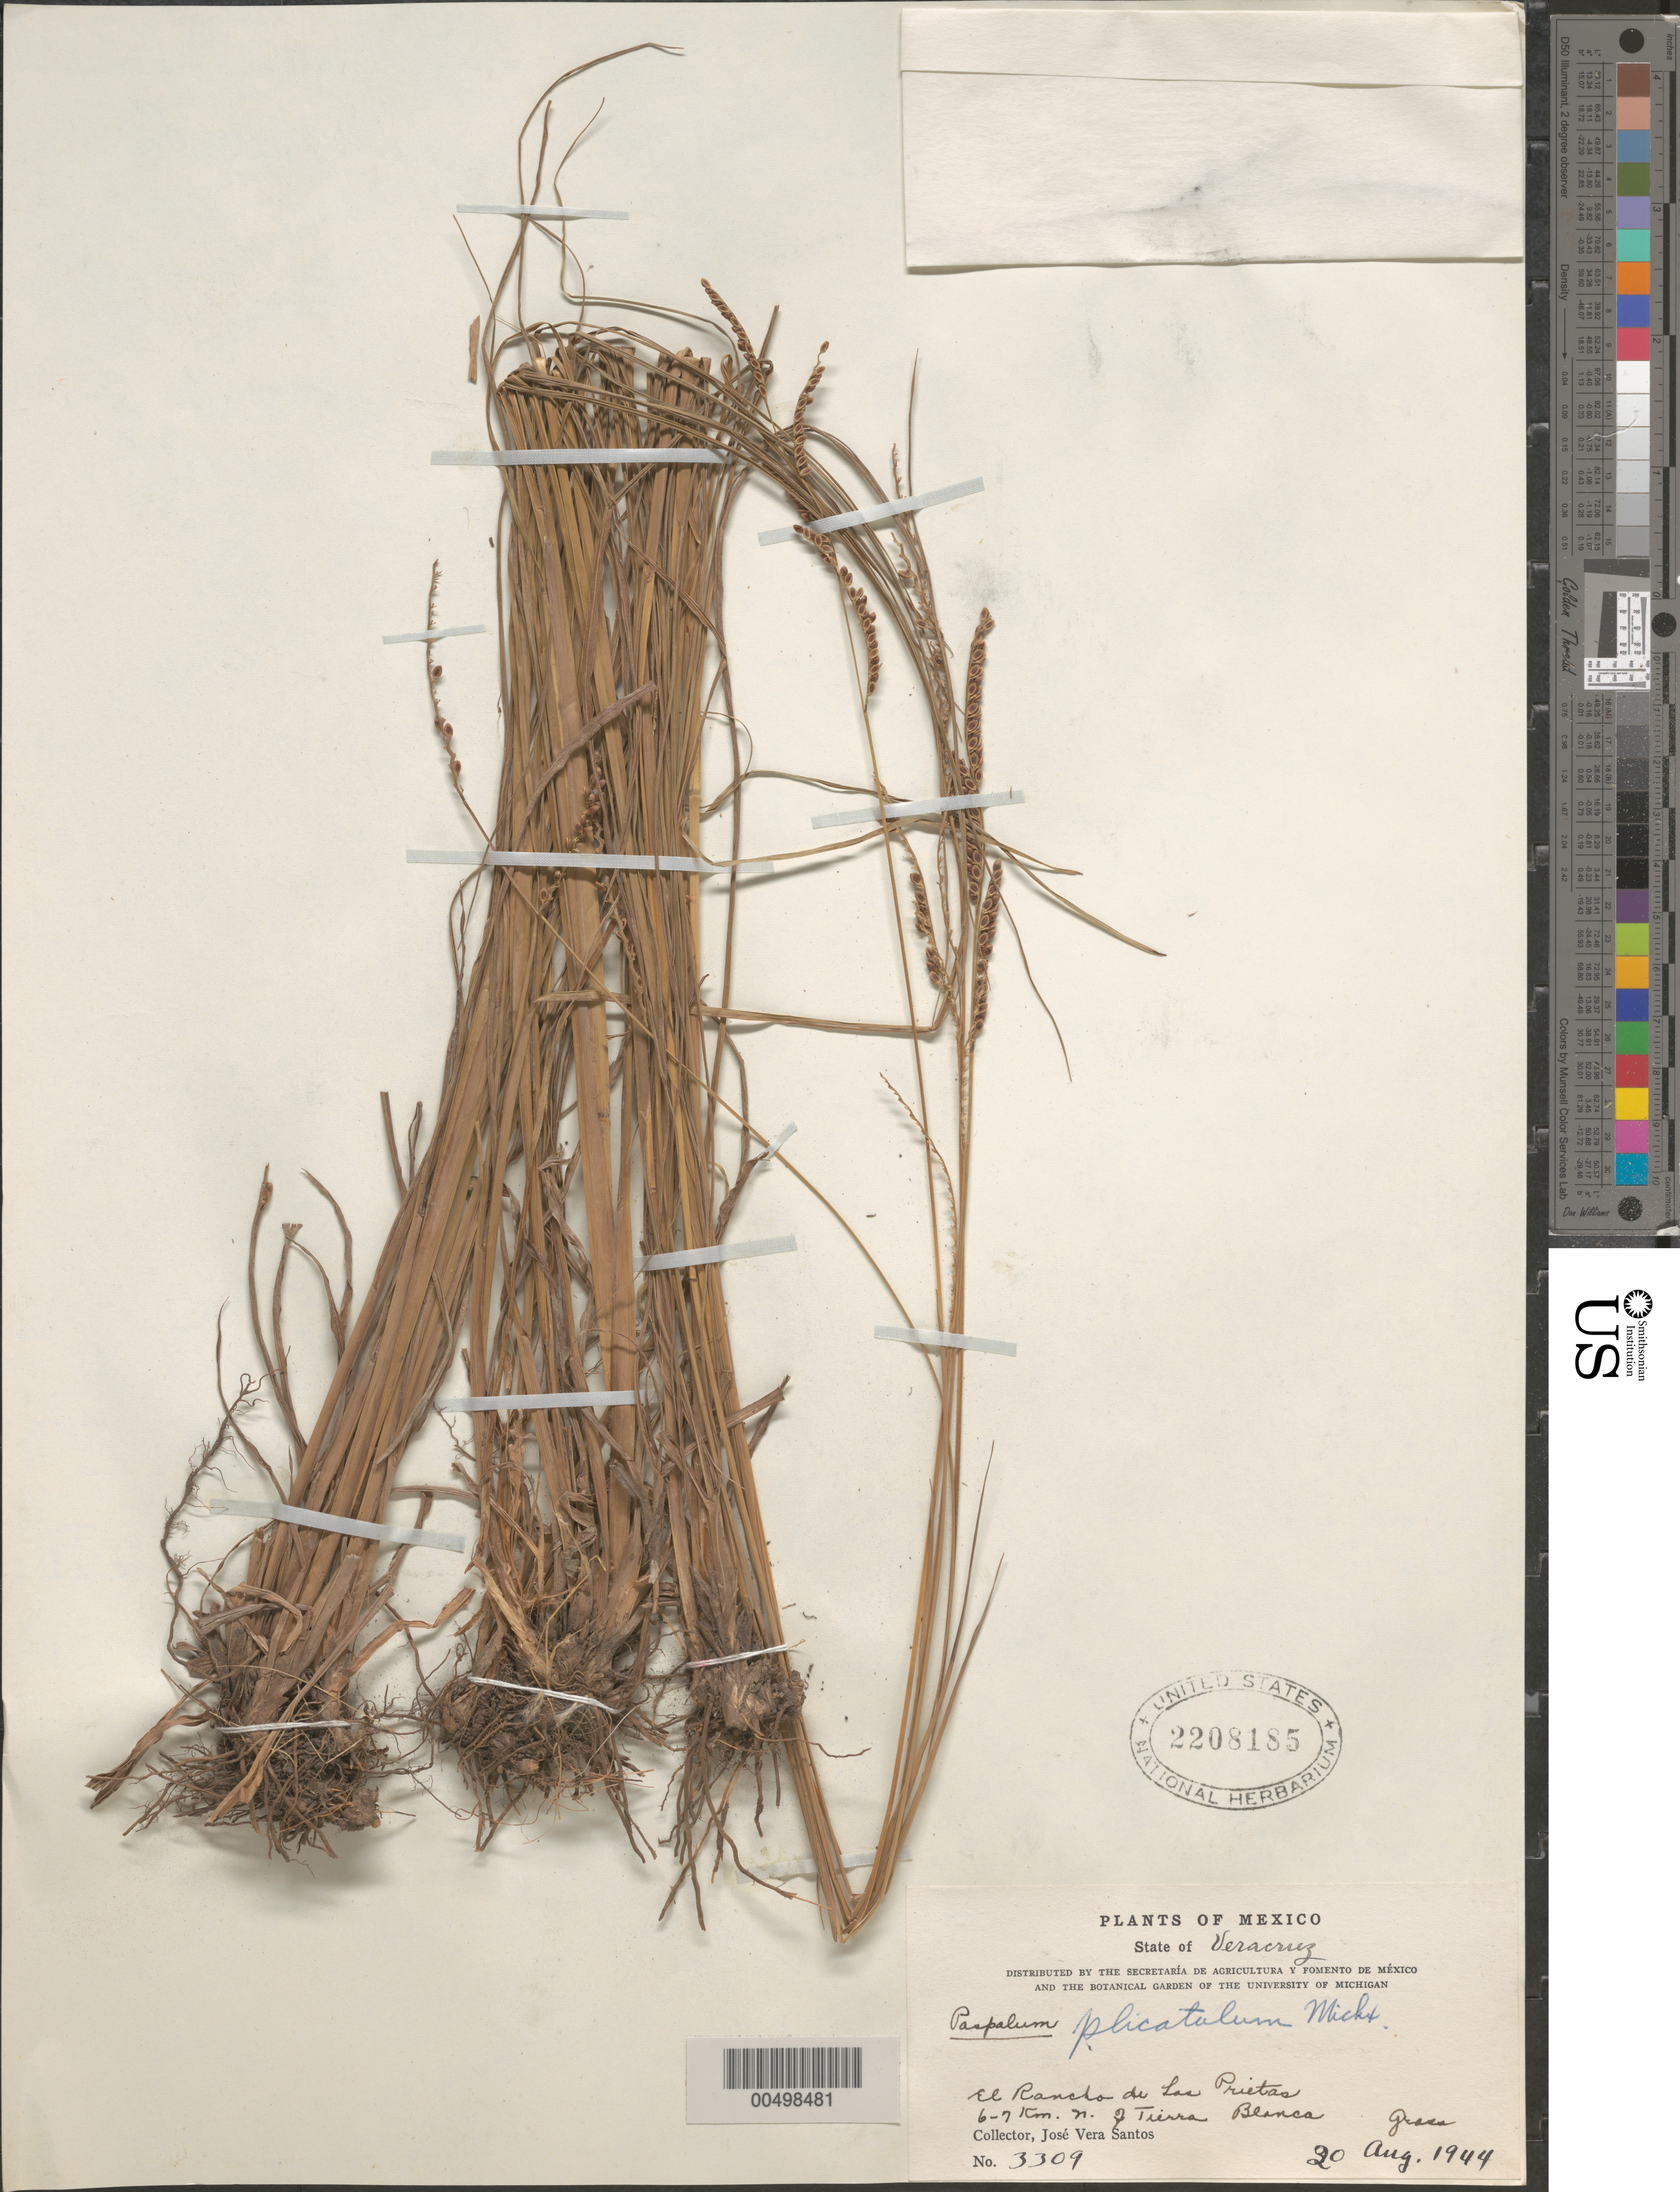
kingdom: Plantae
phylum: Tracheophyta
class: Liliopsida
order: Poales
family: Poaceae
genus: Paspalum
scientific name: Paspalum plicatulum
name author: Michx.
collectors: J. V. Santos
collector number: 3309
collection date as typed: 20 Aug 1944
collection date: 1944-08-20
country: Mexico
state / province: Veracruz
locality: El Rancho de Las Prietas, 6-7 km N of Tierra Blanca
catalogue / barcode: US 2208185